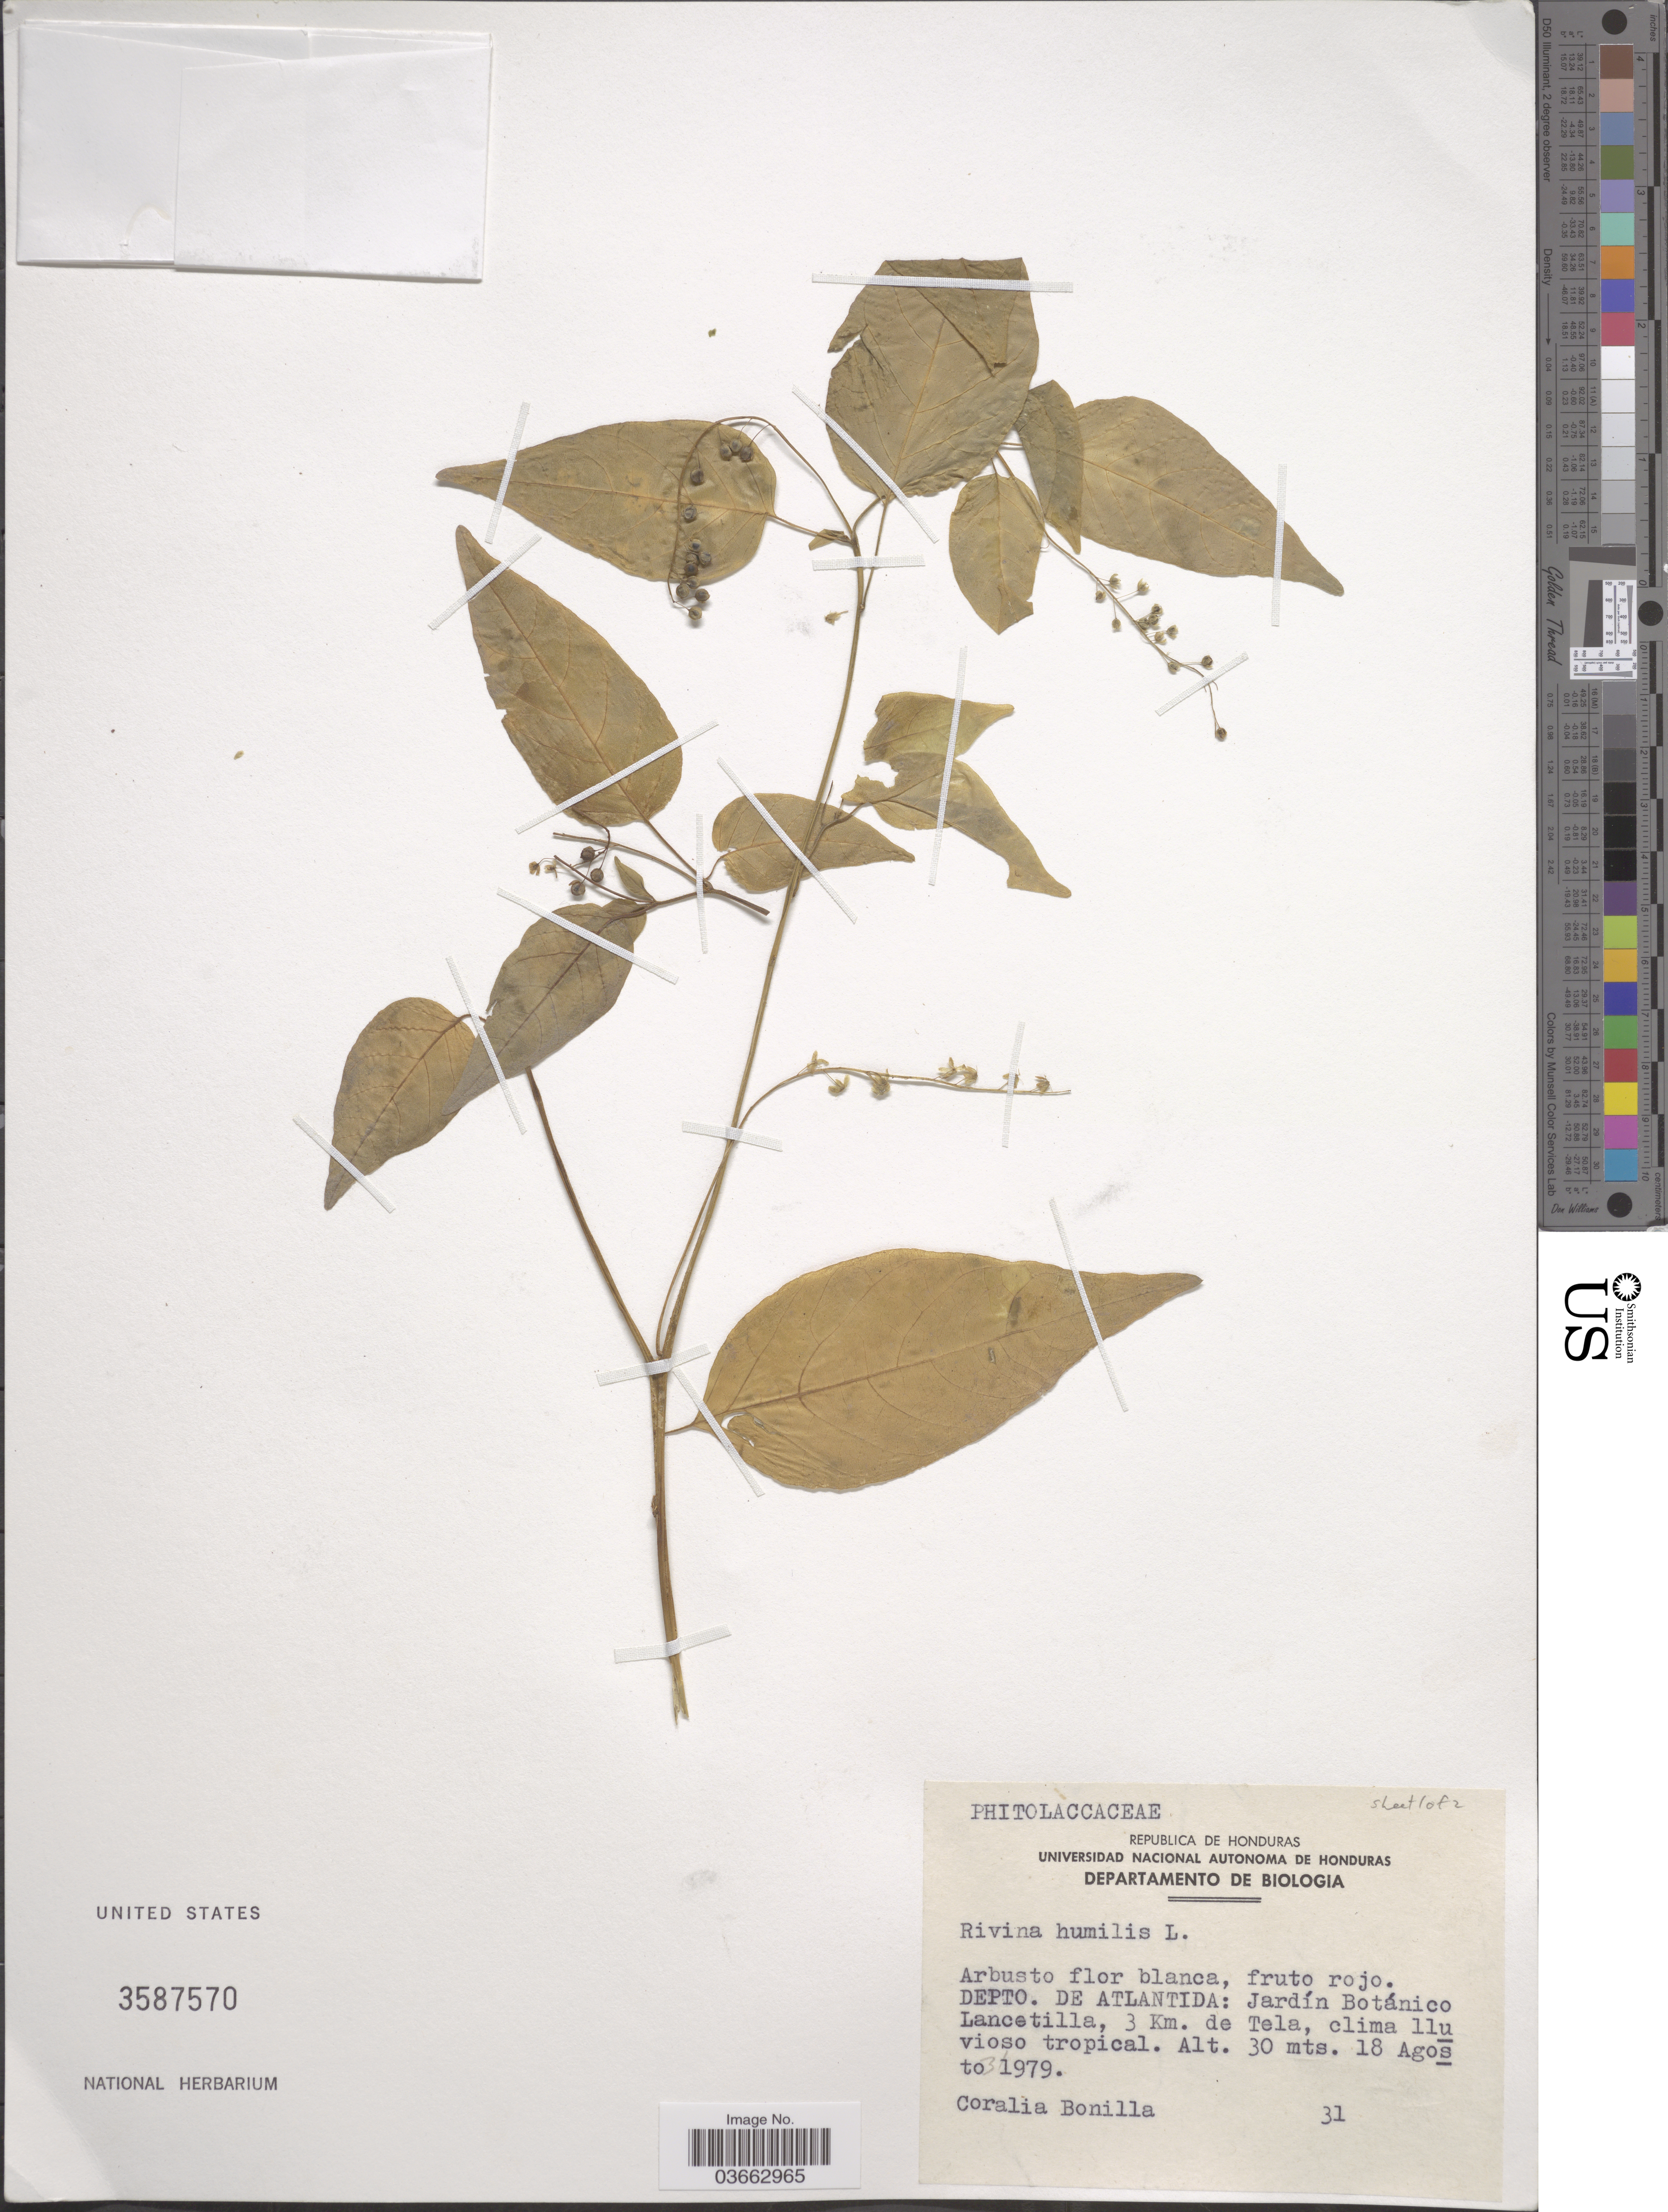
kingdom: Plantae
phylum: Tracheophyta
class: Magnoliopsida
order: Caryophyllales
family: Phytolaccaceae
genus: Rivina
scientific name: Rivina humilis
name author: L.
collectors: C. Bonilla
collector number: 31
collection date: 1979-08-18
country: Honduras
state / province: Atlántida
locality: Depto. de Atlantida: Jardín Botánico Lancetilla, 3 Km. de Tela.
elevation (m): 30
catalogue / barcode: US 3587570